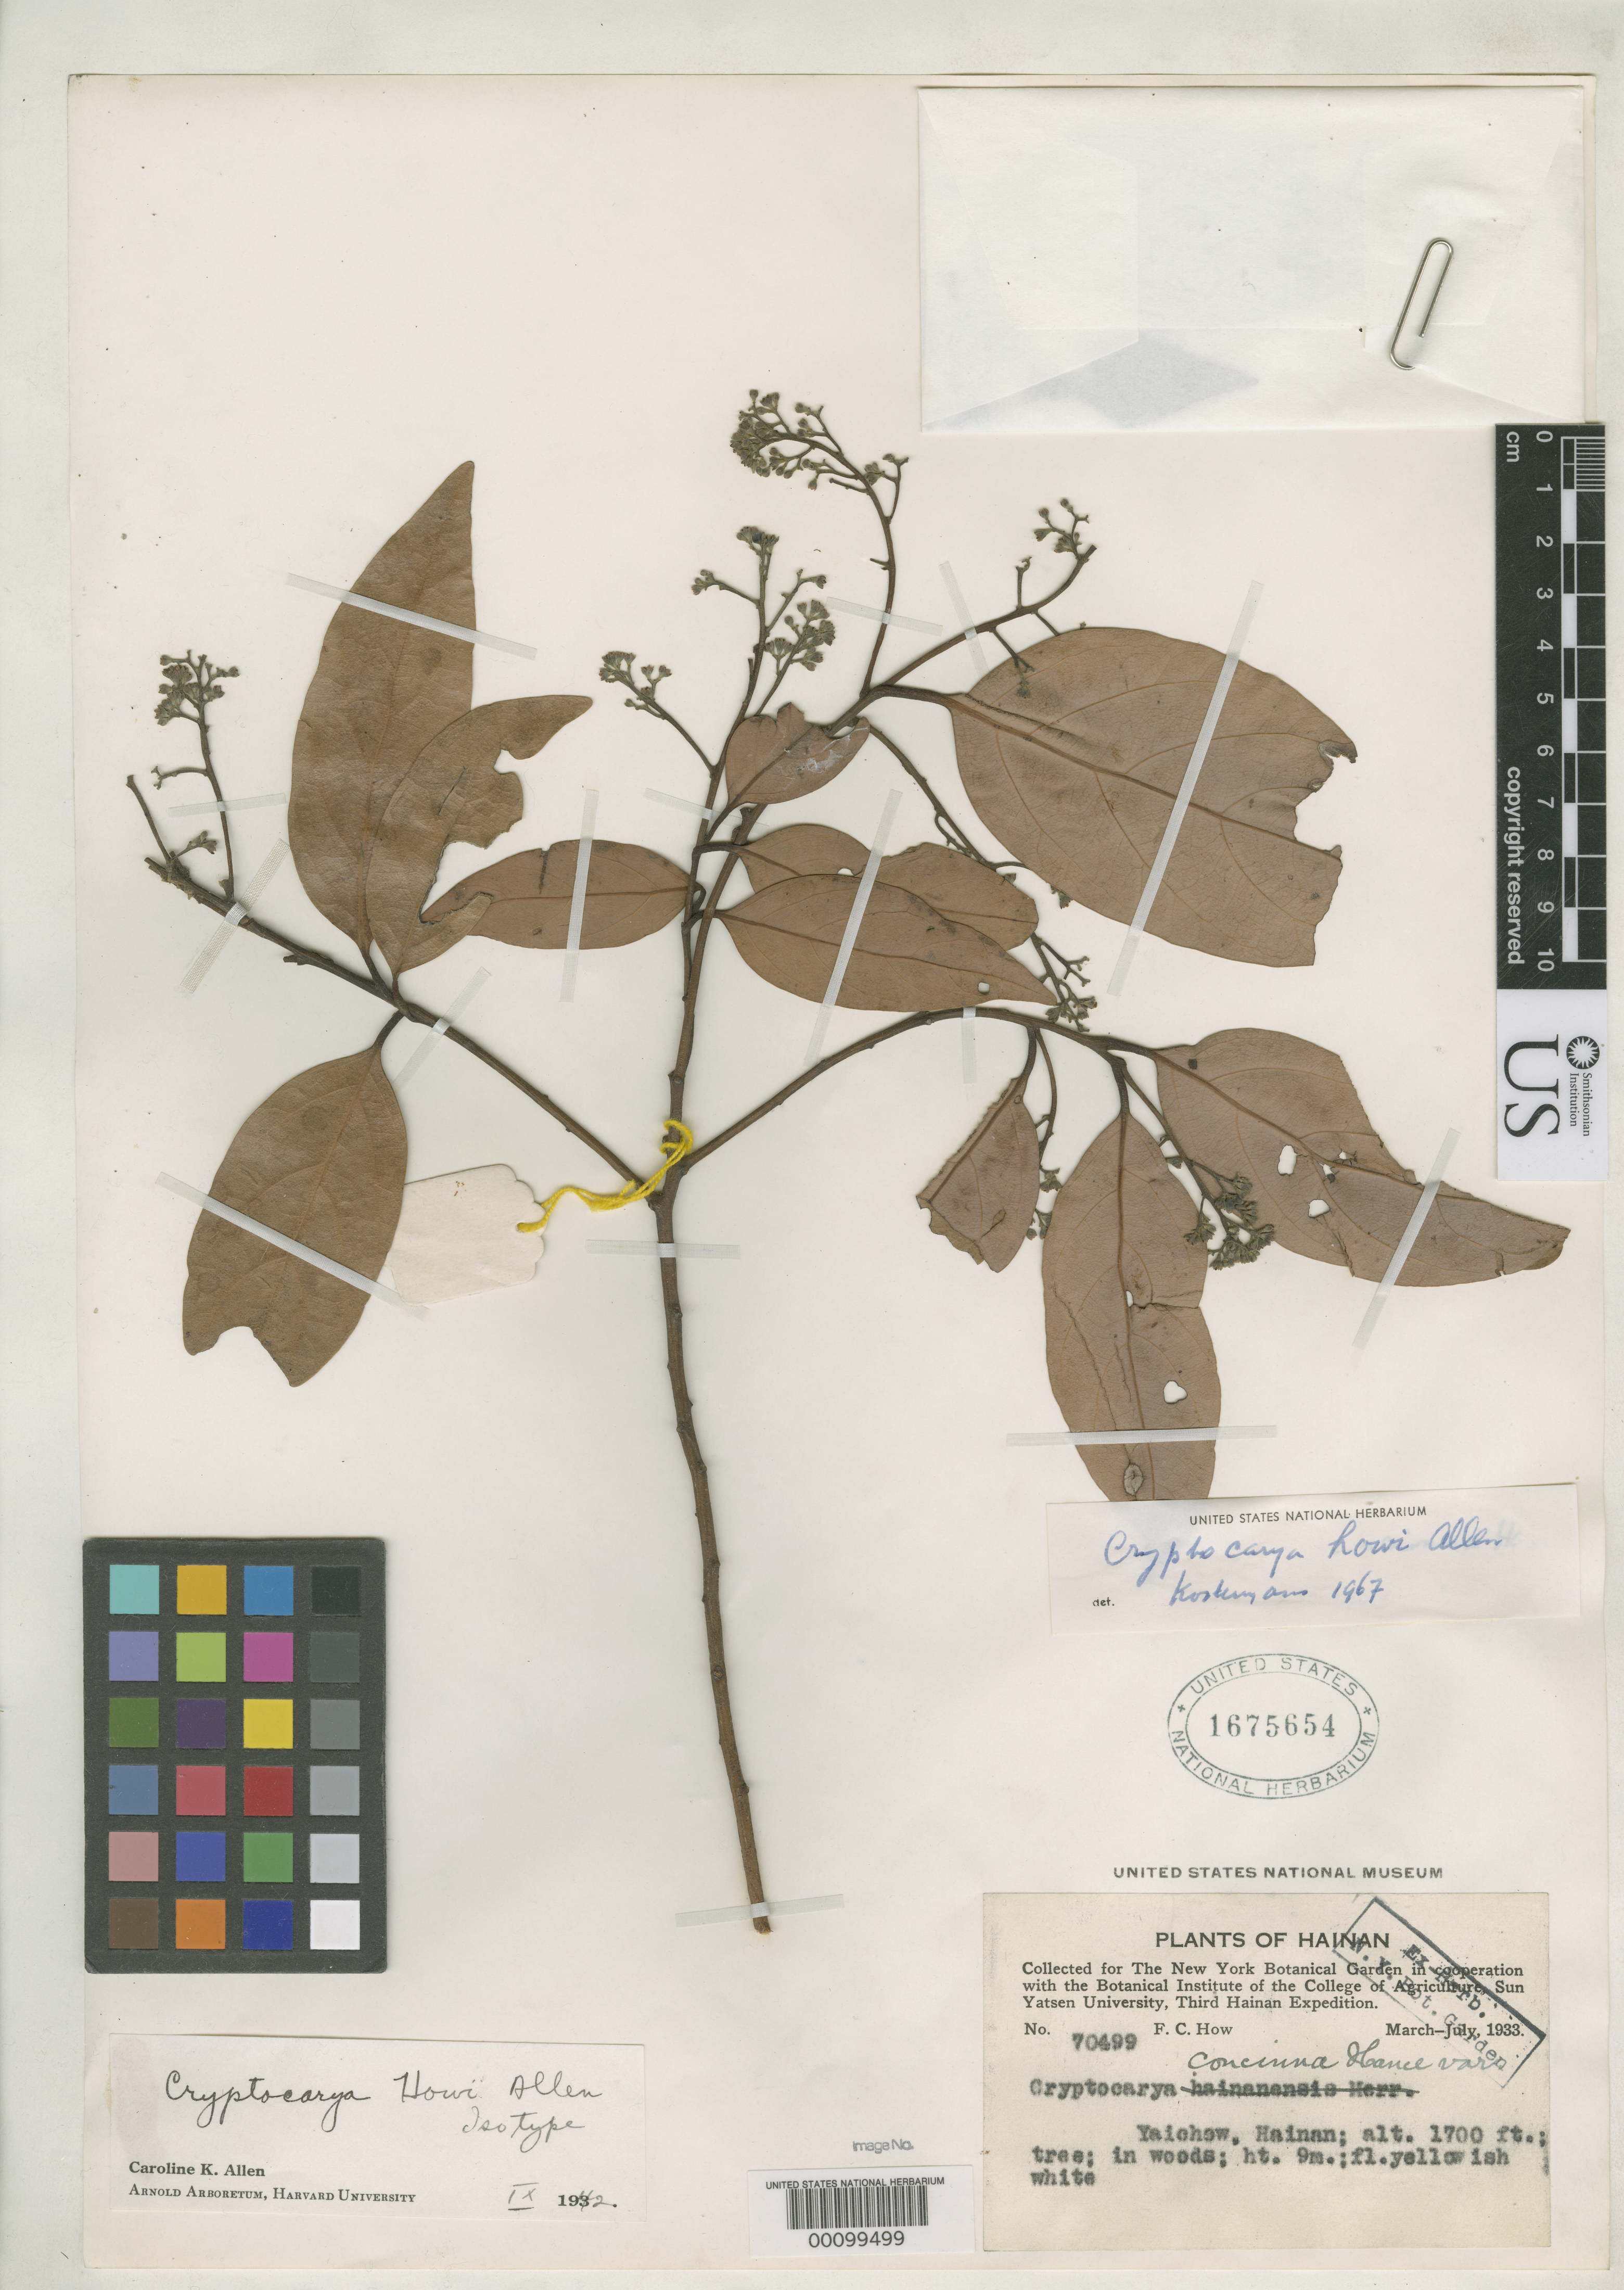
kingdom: Plantae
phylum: Tracheophyta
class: Magnoliopsida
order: Laurales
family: Lauraceae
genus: Cryptocarya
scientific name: Cryptocarya howii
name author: C.K. Allen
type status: Isotype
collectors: F. How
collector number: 70499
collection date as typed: Mar 1933 to -- Jul 1933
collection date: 1933-03/1933-07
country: China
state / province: Hainan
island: Hainan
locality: Yaichow.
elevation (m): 510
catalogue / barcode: US 1675654